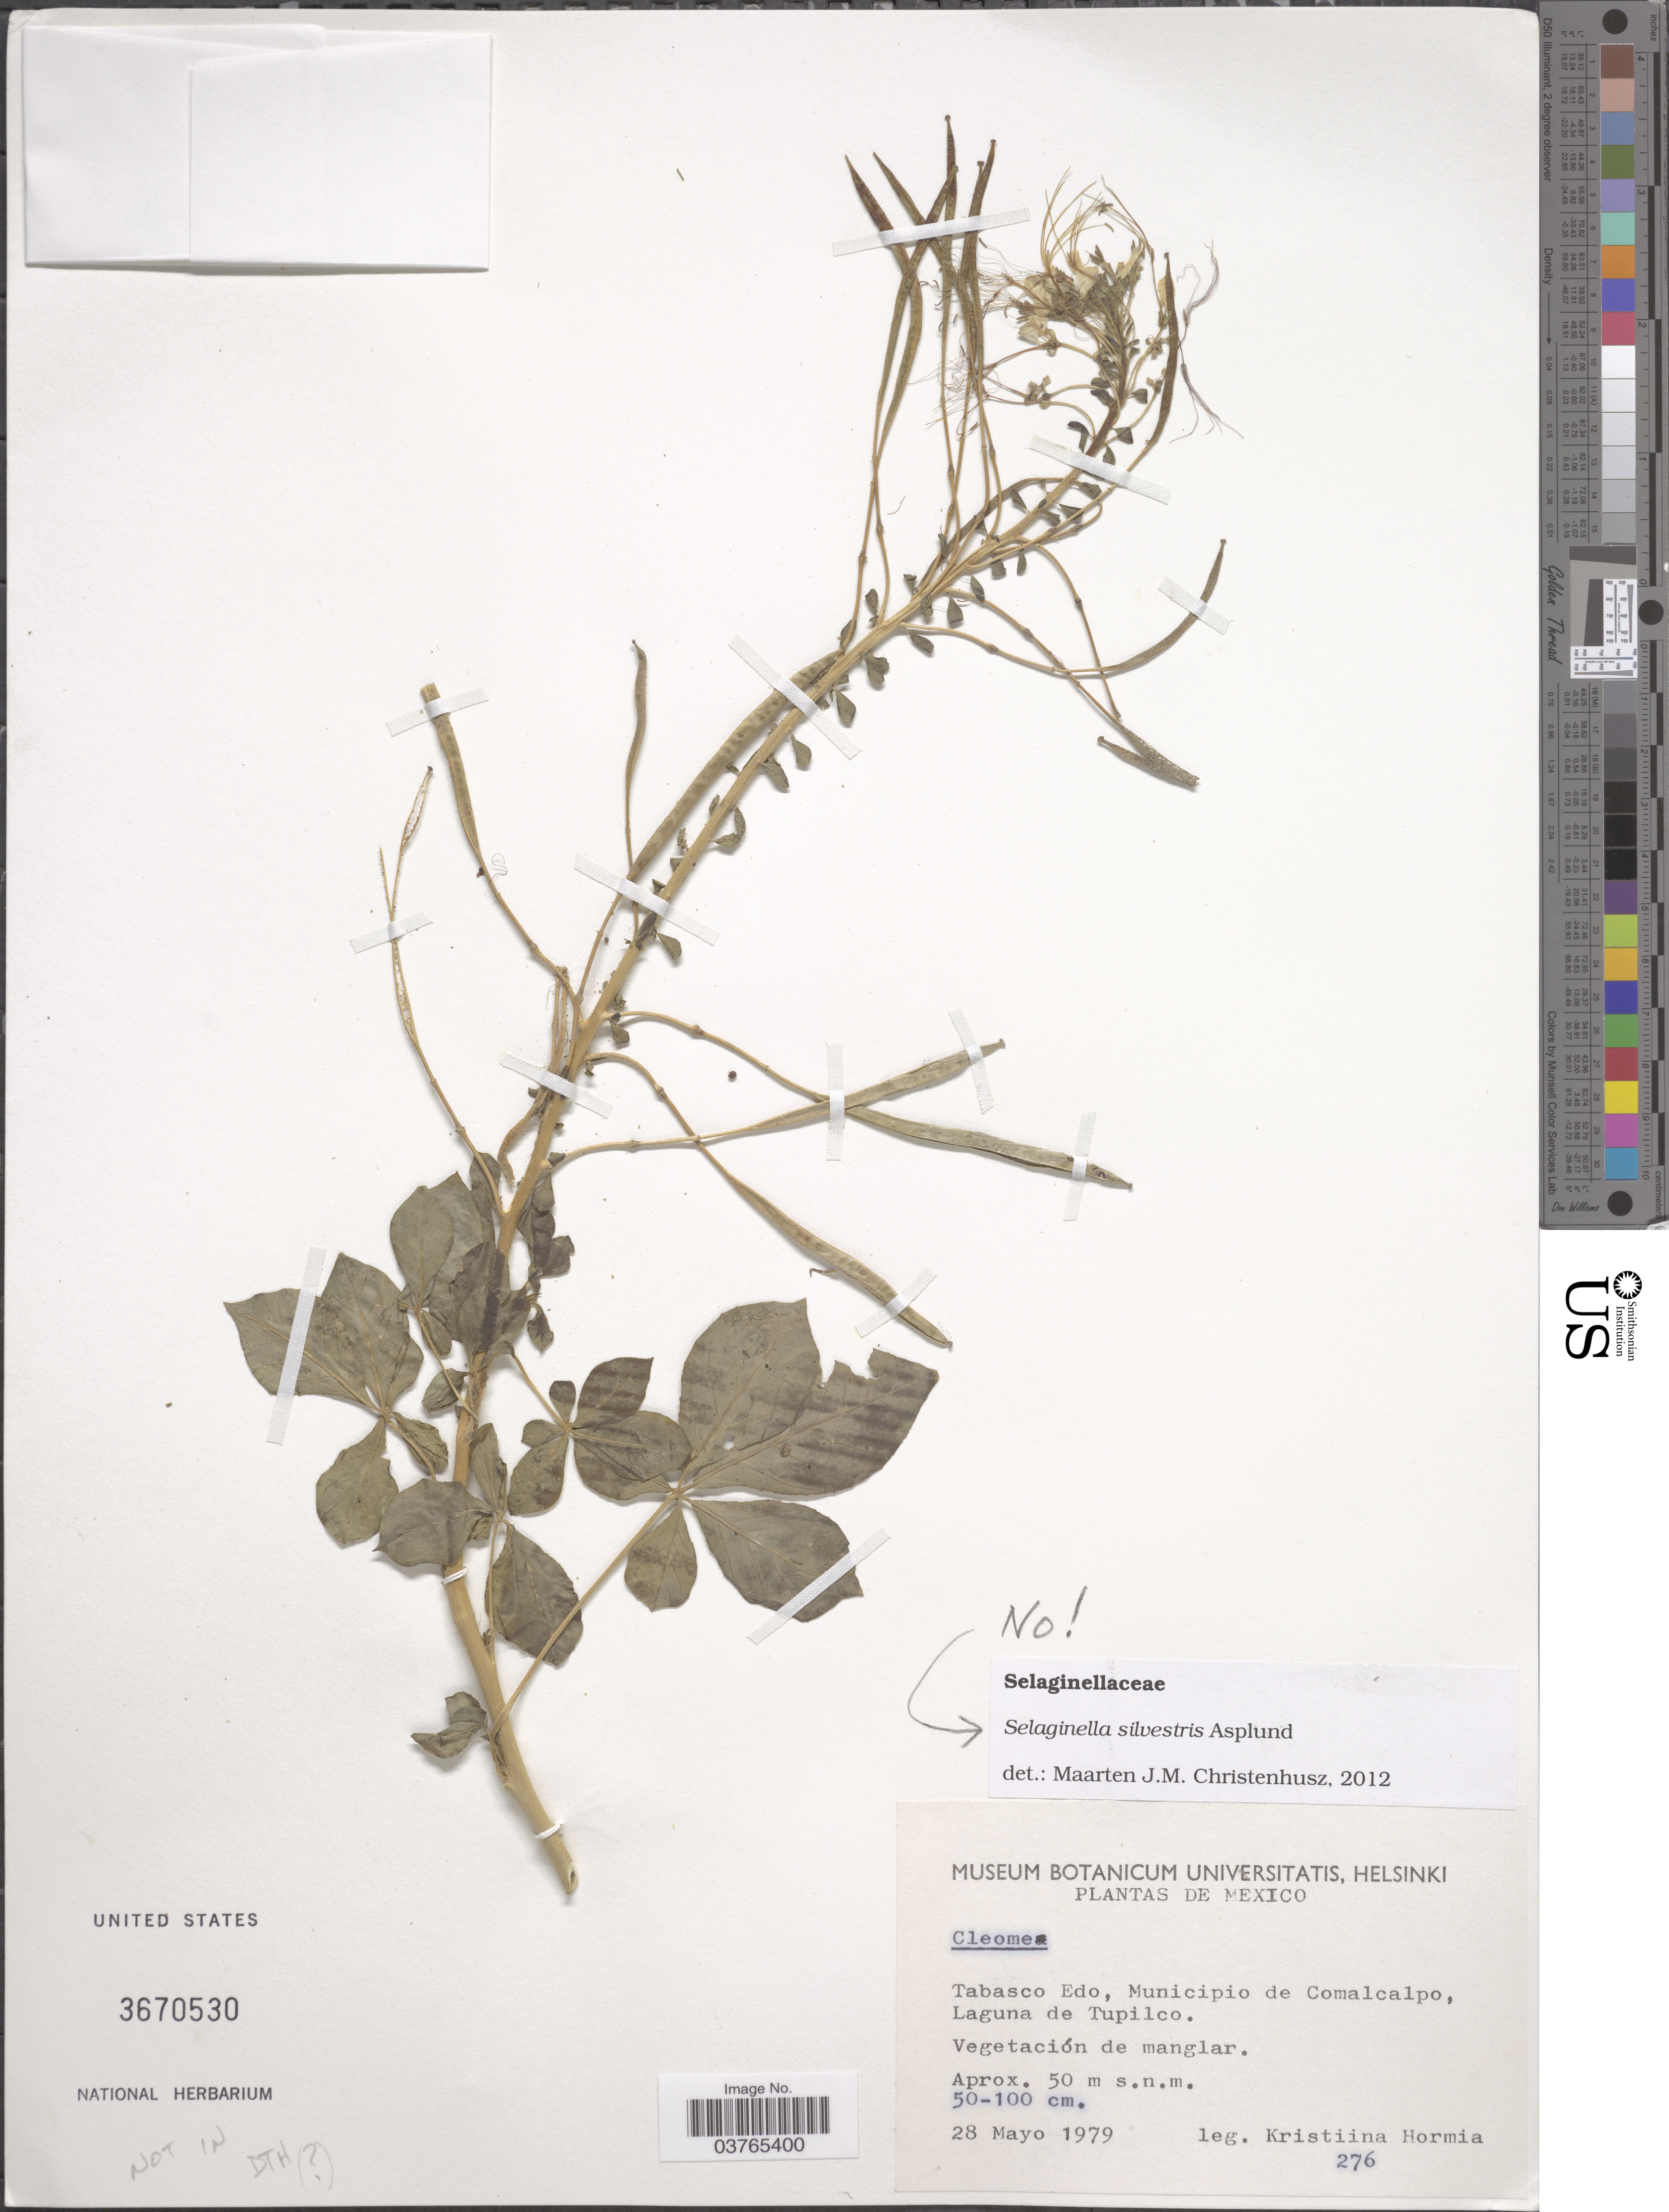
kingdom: Plantae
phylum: Tracheophyta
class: Magnoliopsida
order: Brassicales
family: Cleomaceae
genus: Tarenaya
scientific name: Tarenaya spinosa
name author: (Jacq.) Raf.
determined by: Strong, Mark T., (BOT), Smithsonian Institution - National Museum of Natural History (UNITED STATES)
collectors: K. Hormia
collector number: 276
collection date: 1979-05-28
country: Mexico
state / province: Tabasco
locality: Tabasco Edo, Municipio de Comalcalpo, Laguna de Tupilco.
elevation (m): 50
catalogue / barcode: US 3670530